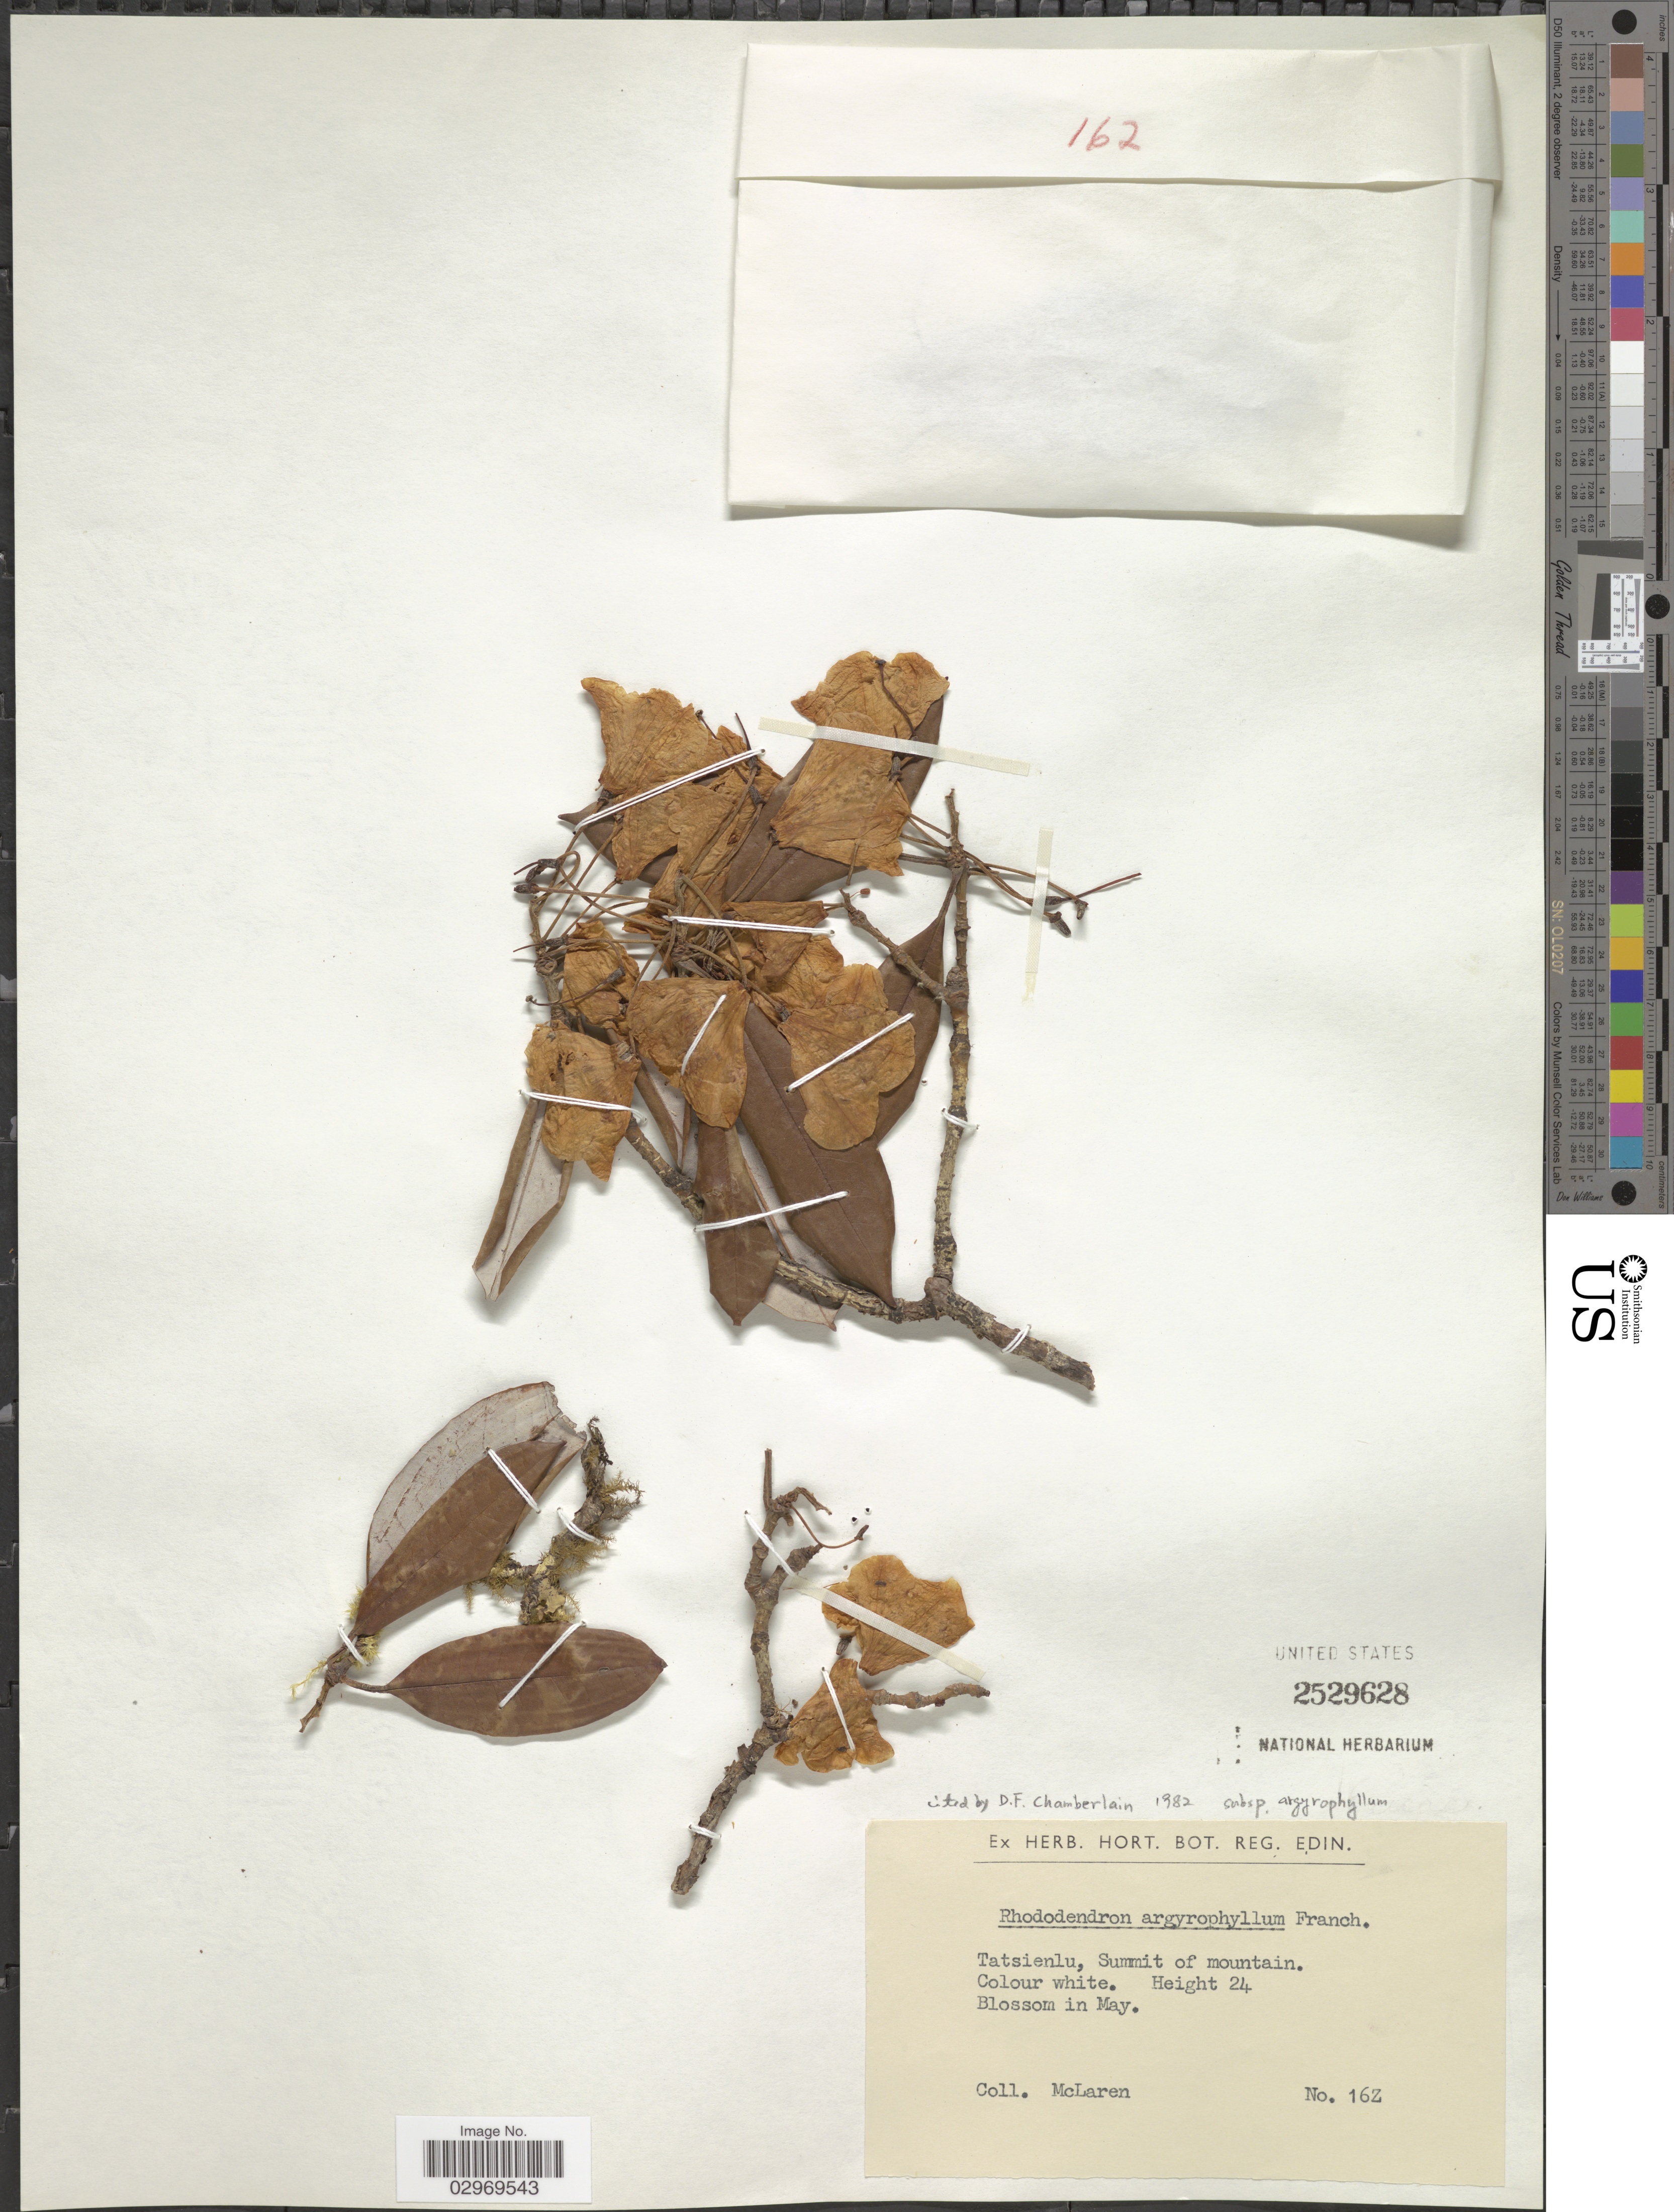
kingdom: Plantae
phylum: Tracheophyta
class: Magnoliopsida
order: Ericales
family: Ericaceae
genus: Rhododendron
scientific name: Rhododendron argyrophyllum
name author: Franch.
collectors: J. McLaren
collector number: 16Z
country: China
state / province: Sichuan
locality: Tatsienlu, summit of mountain.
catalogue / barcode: US 2529628